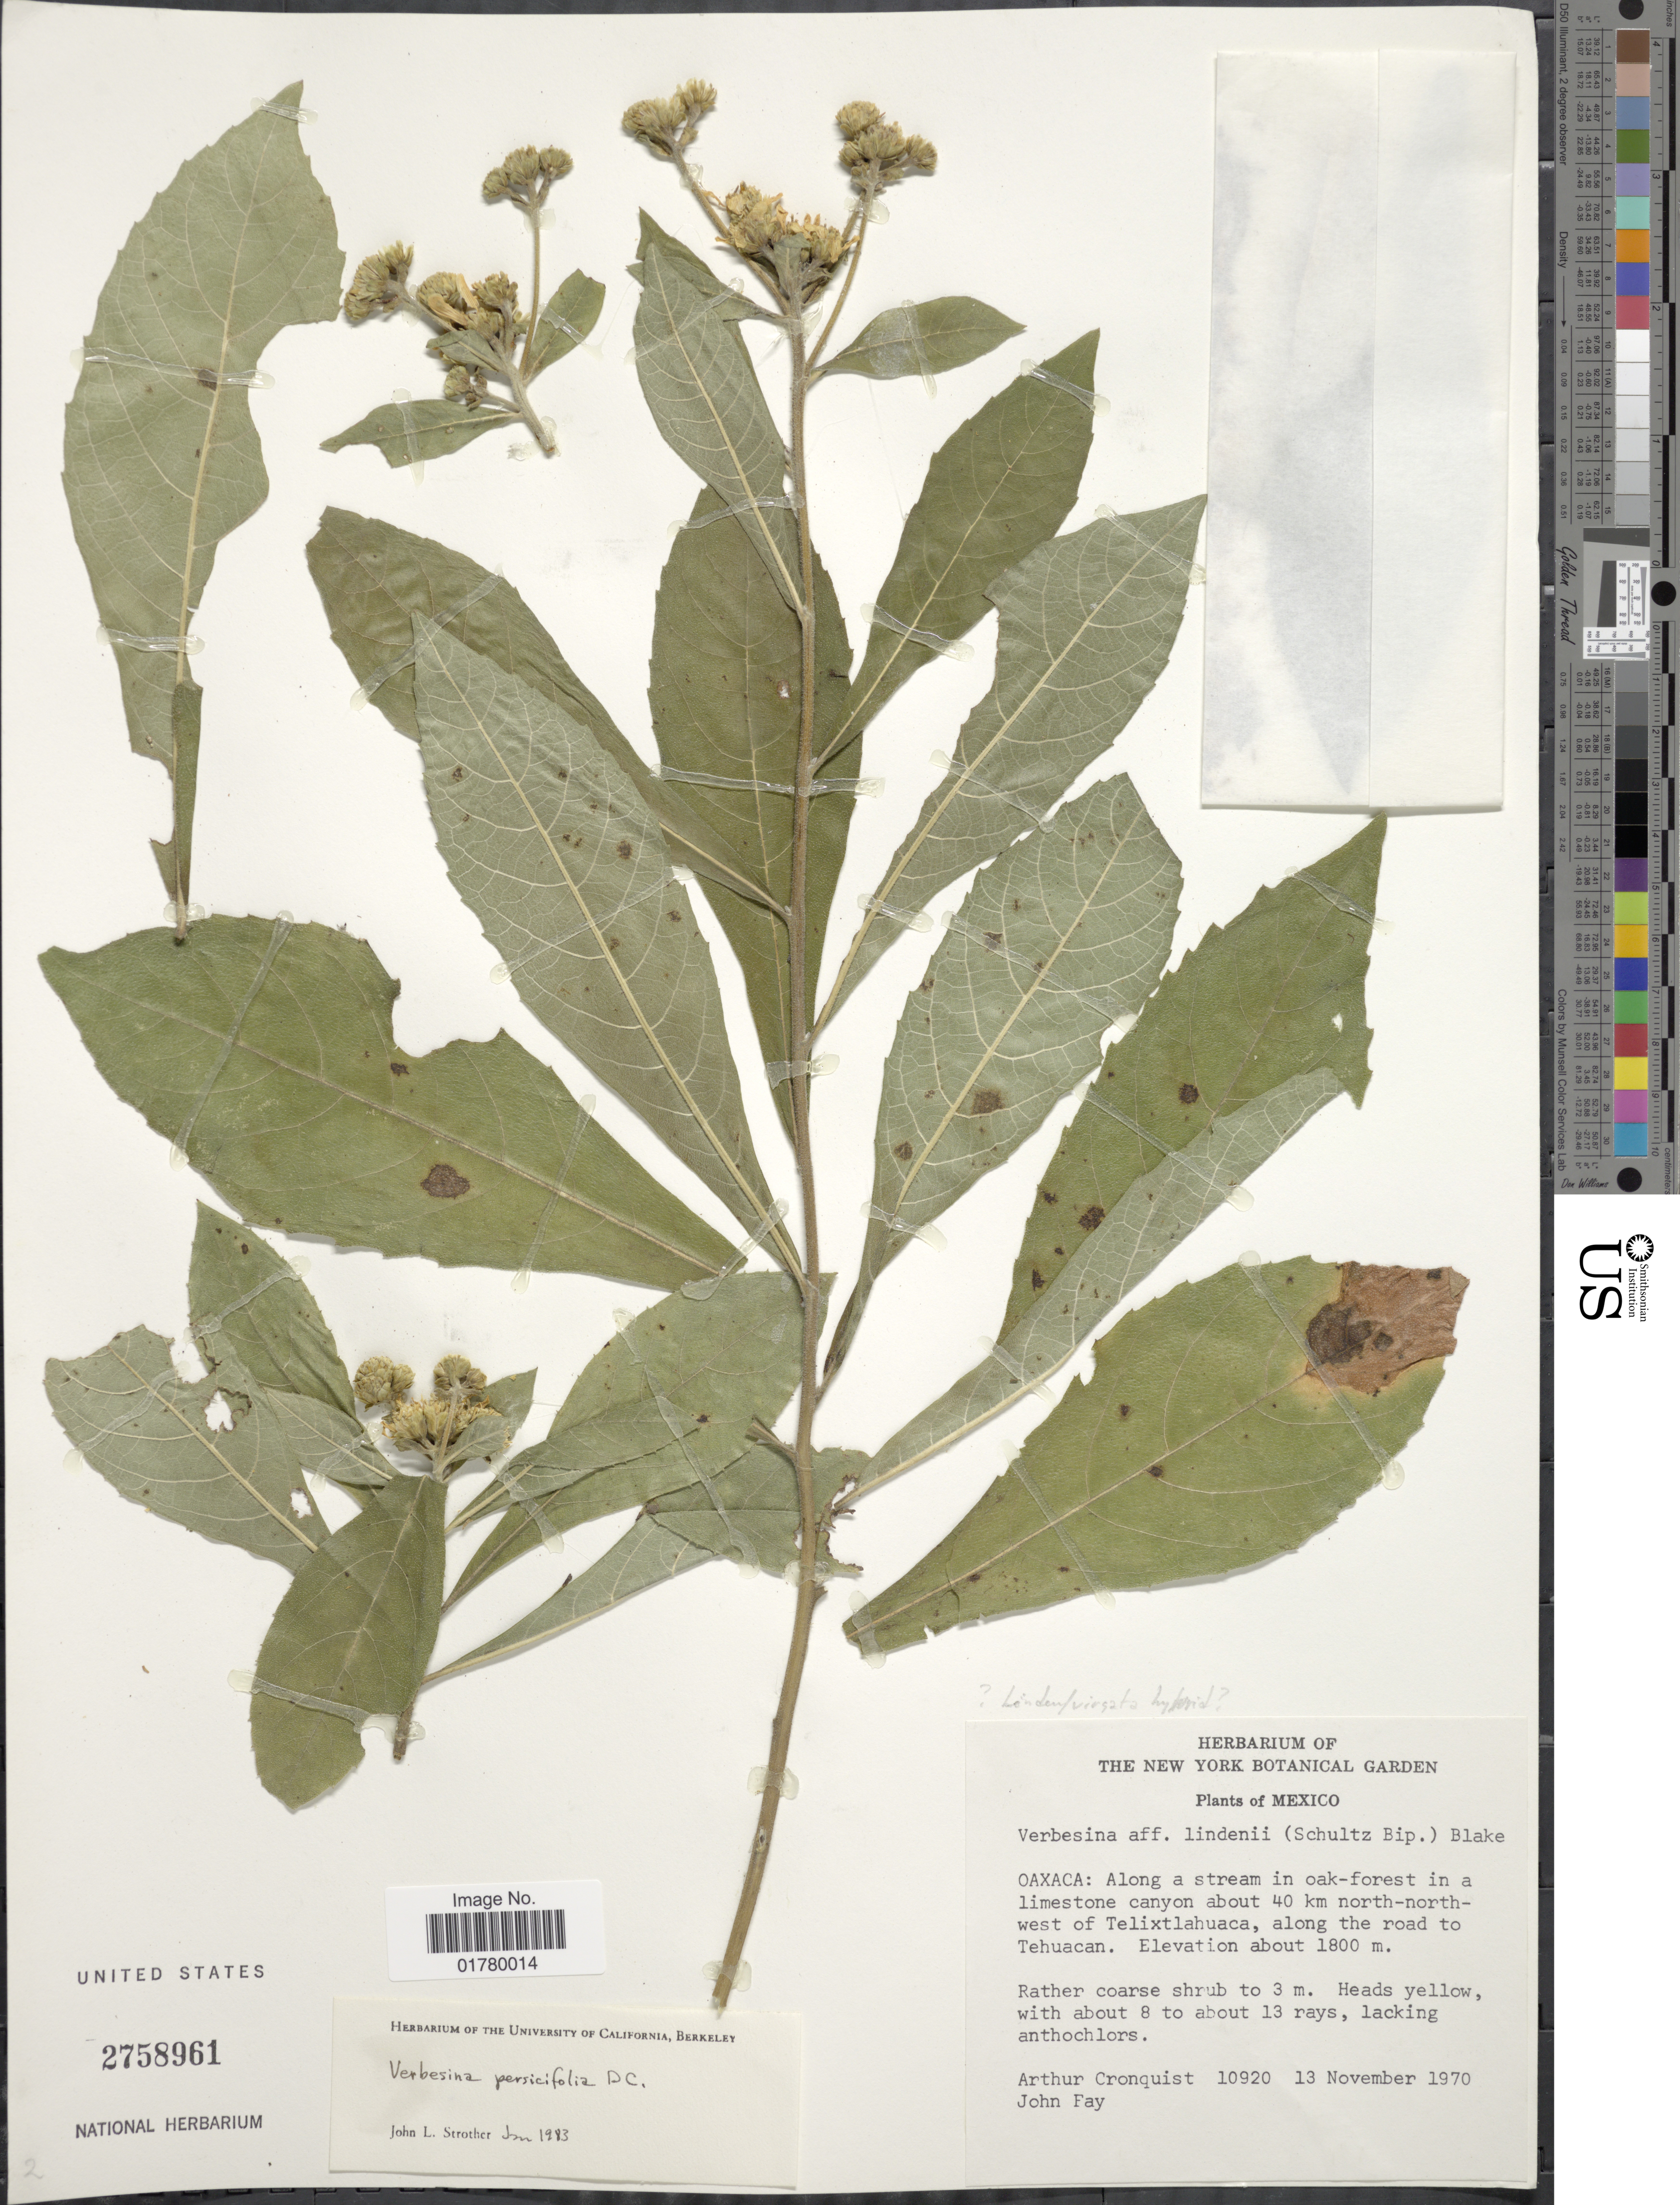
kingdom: Plantae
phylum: Tracheophyta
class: Magnoliopsida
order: Asterales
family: Asteraceae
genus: Verbesina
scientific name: Verbesina persicifolia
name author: DC.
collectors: A. J. Cronquist & J. M. Fay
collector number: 10920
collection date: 1970-11-13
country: Mexico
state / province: Oaxaca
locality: Along a stream in oak-forest in a limestone canyon about 40 km north-north-west of Telixtlahuaca, along the road to Tehuacan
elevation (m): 1800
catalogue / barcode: US 2758961